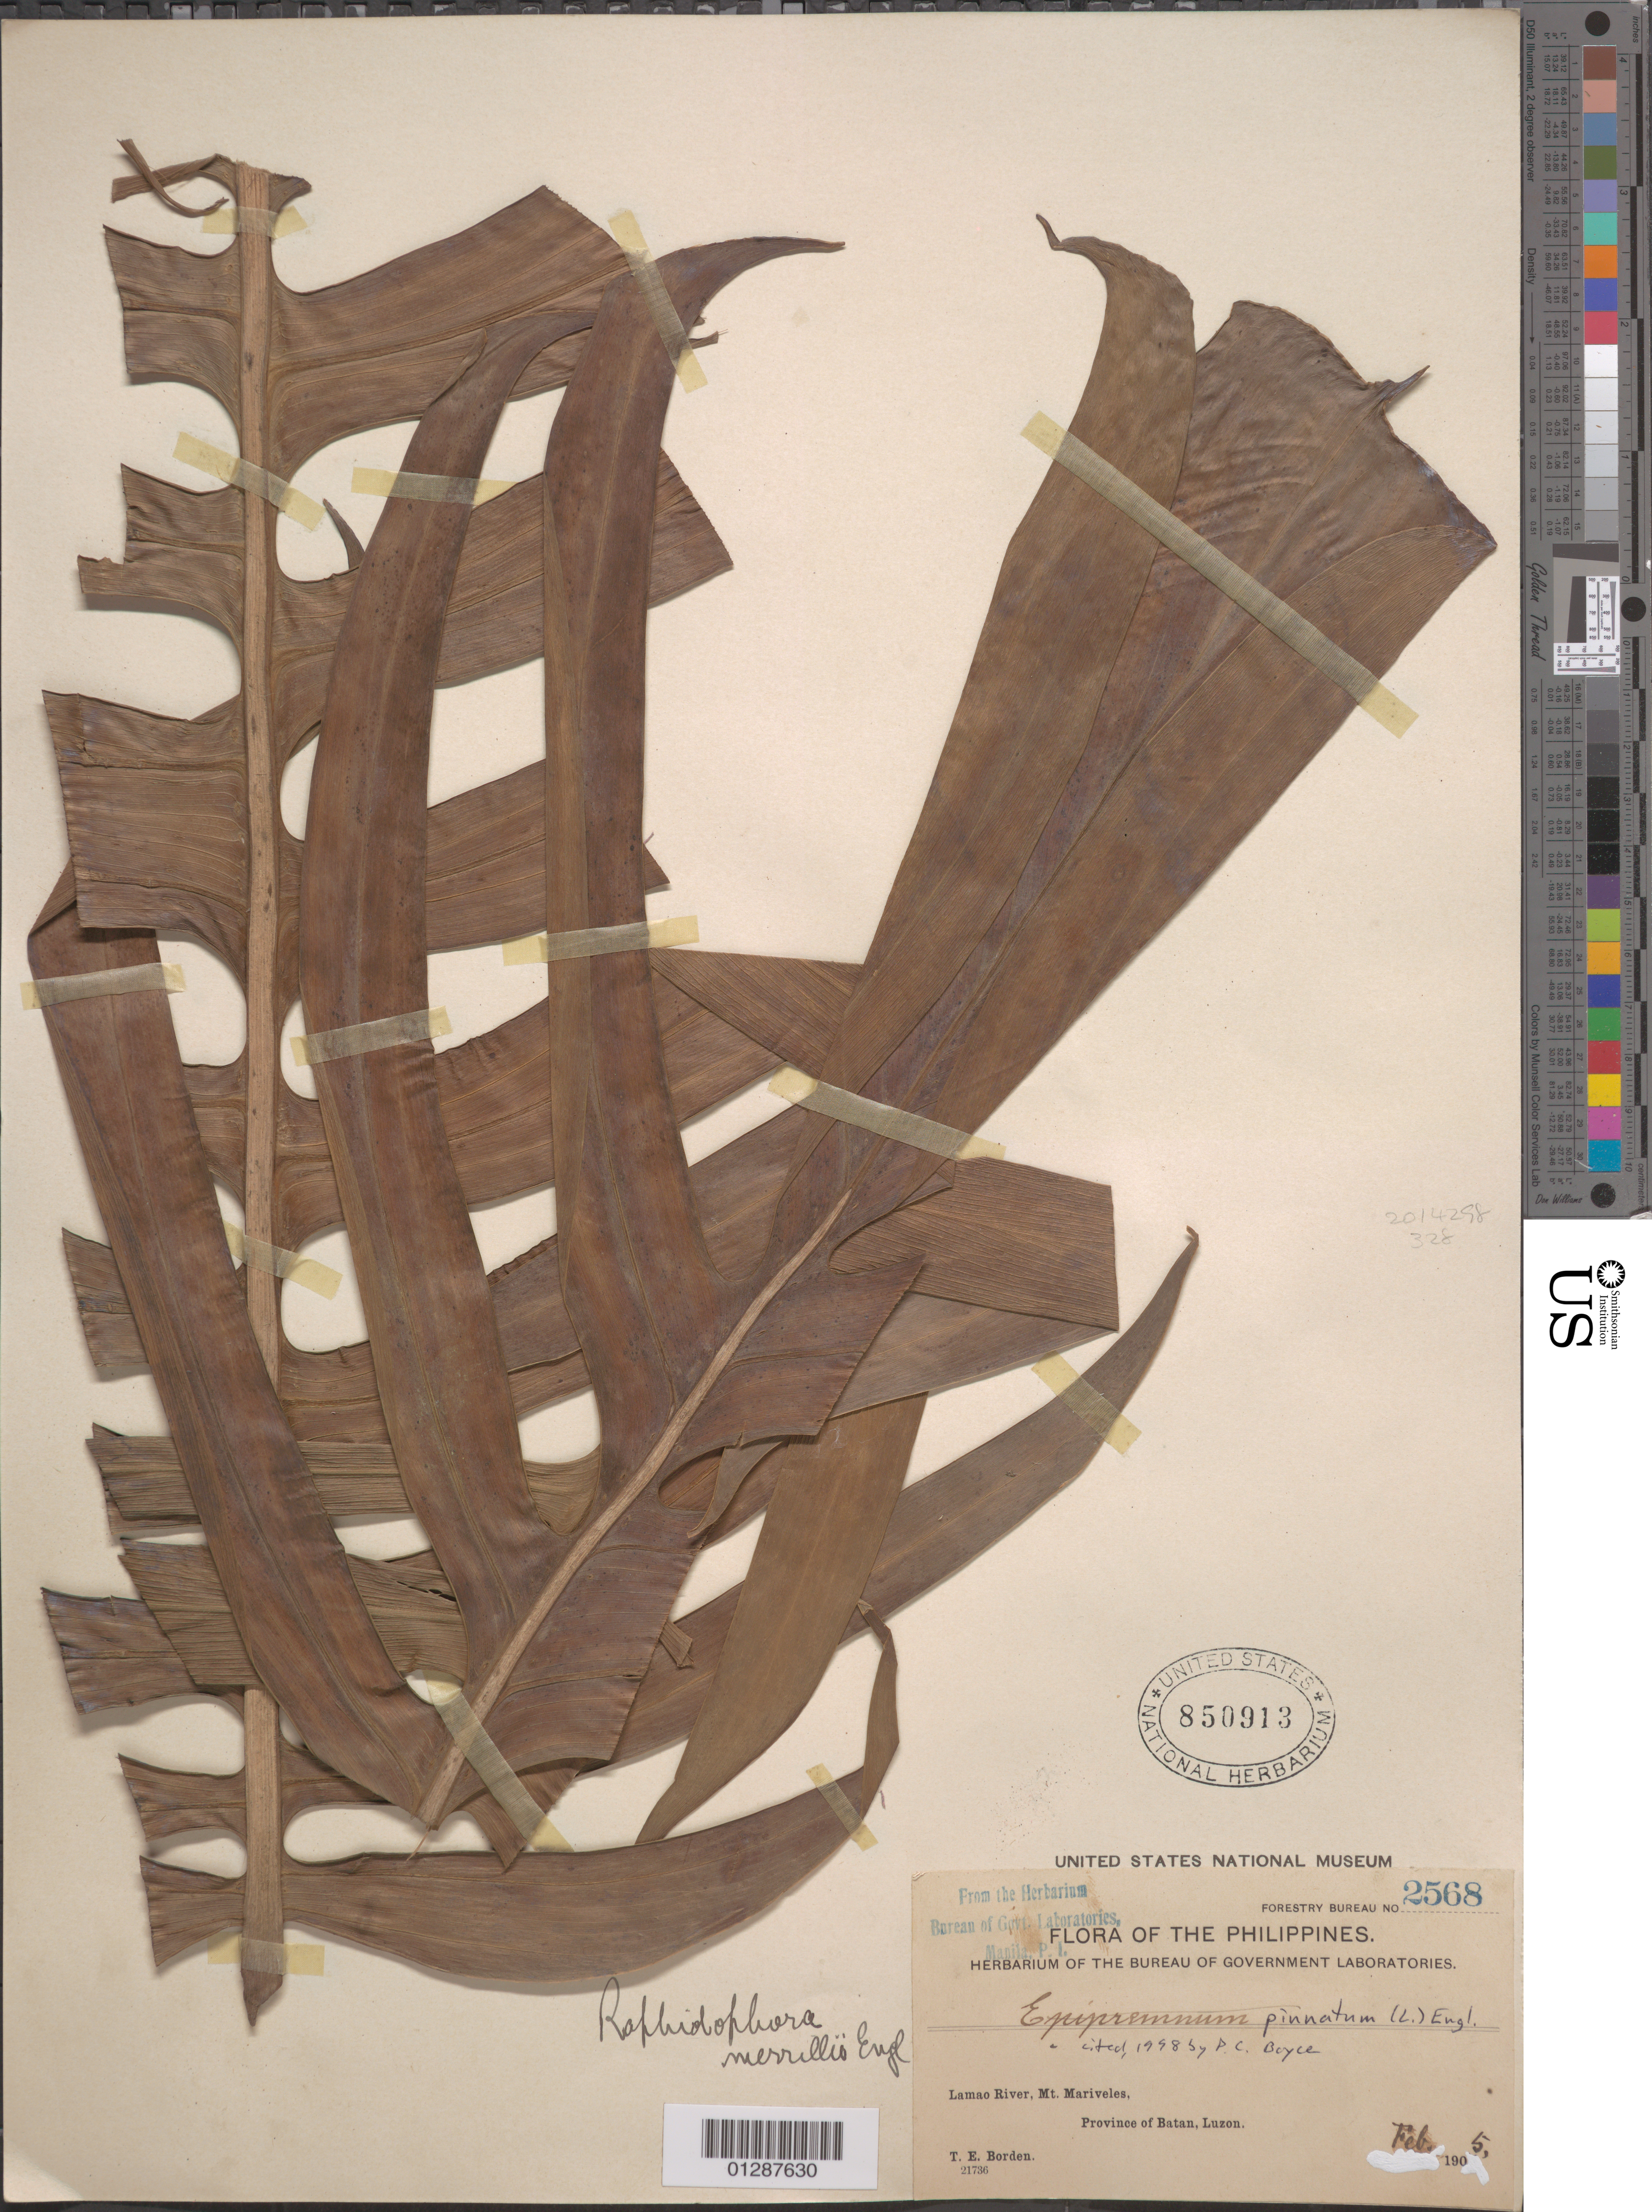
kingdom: Plantae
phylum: Tracheophyta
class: Liliopsida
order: Alismatales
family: Araceae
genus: Epipremnum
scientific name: Epipremnum pinnatum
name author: (L.) Engl.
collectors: T. E. Borden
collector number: Forestry Bureau 2568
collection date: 1905-02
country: Philippines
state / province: Cagayan Valley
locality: Lamao River, Mt. Mariveles, Province of Batan, Luzon.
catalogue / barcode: US 850913